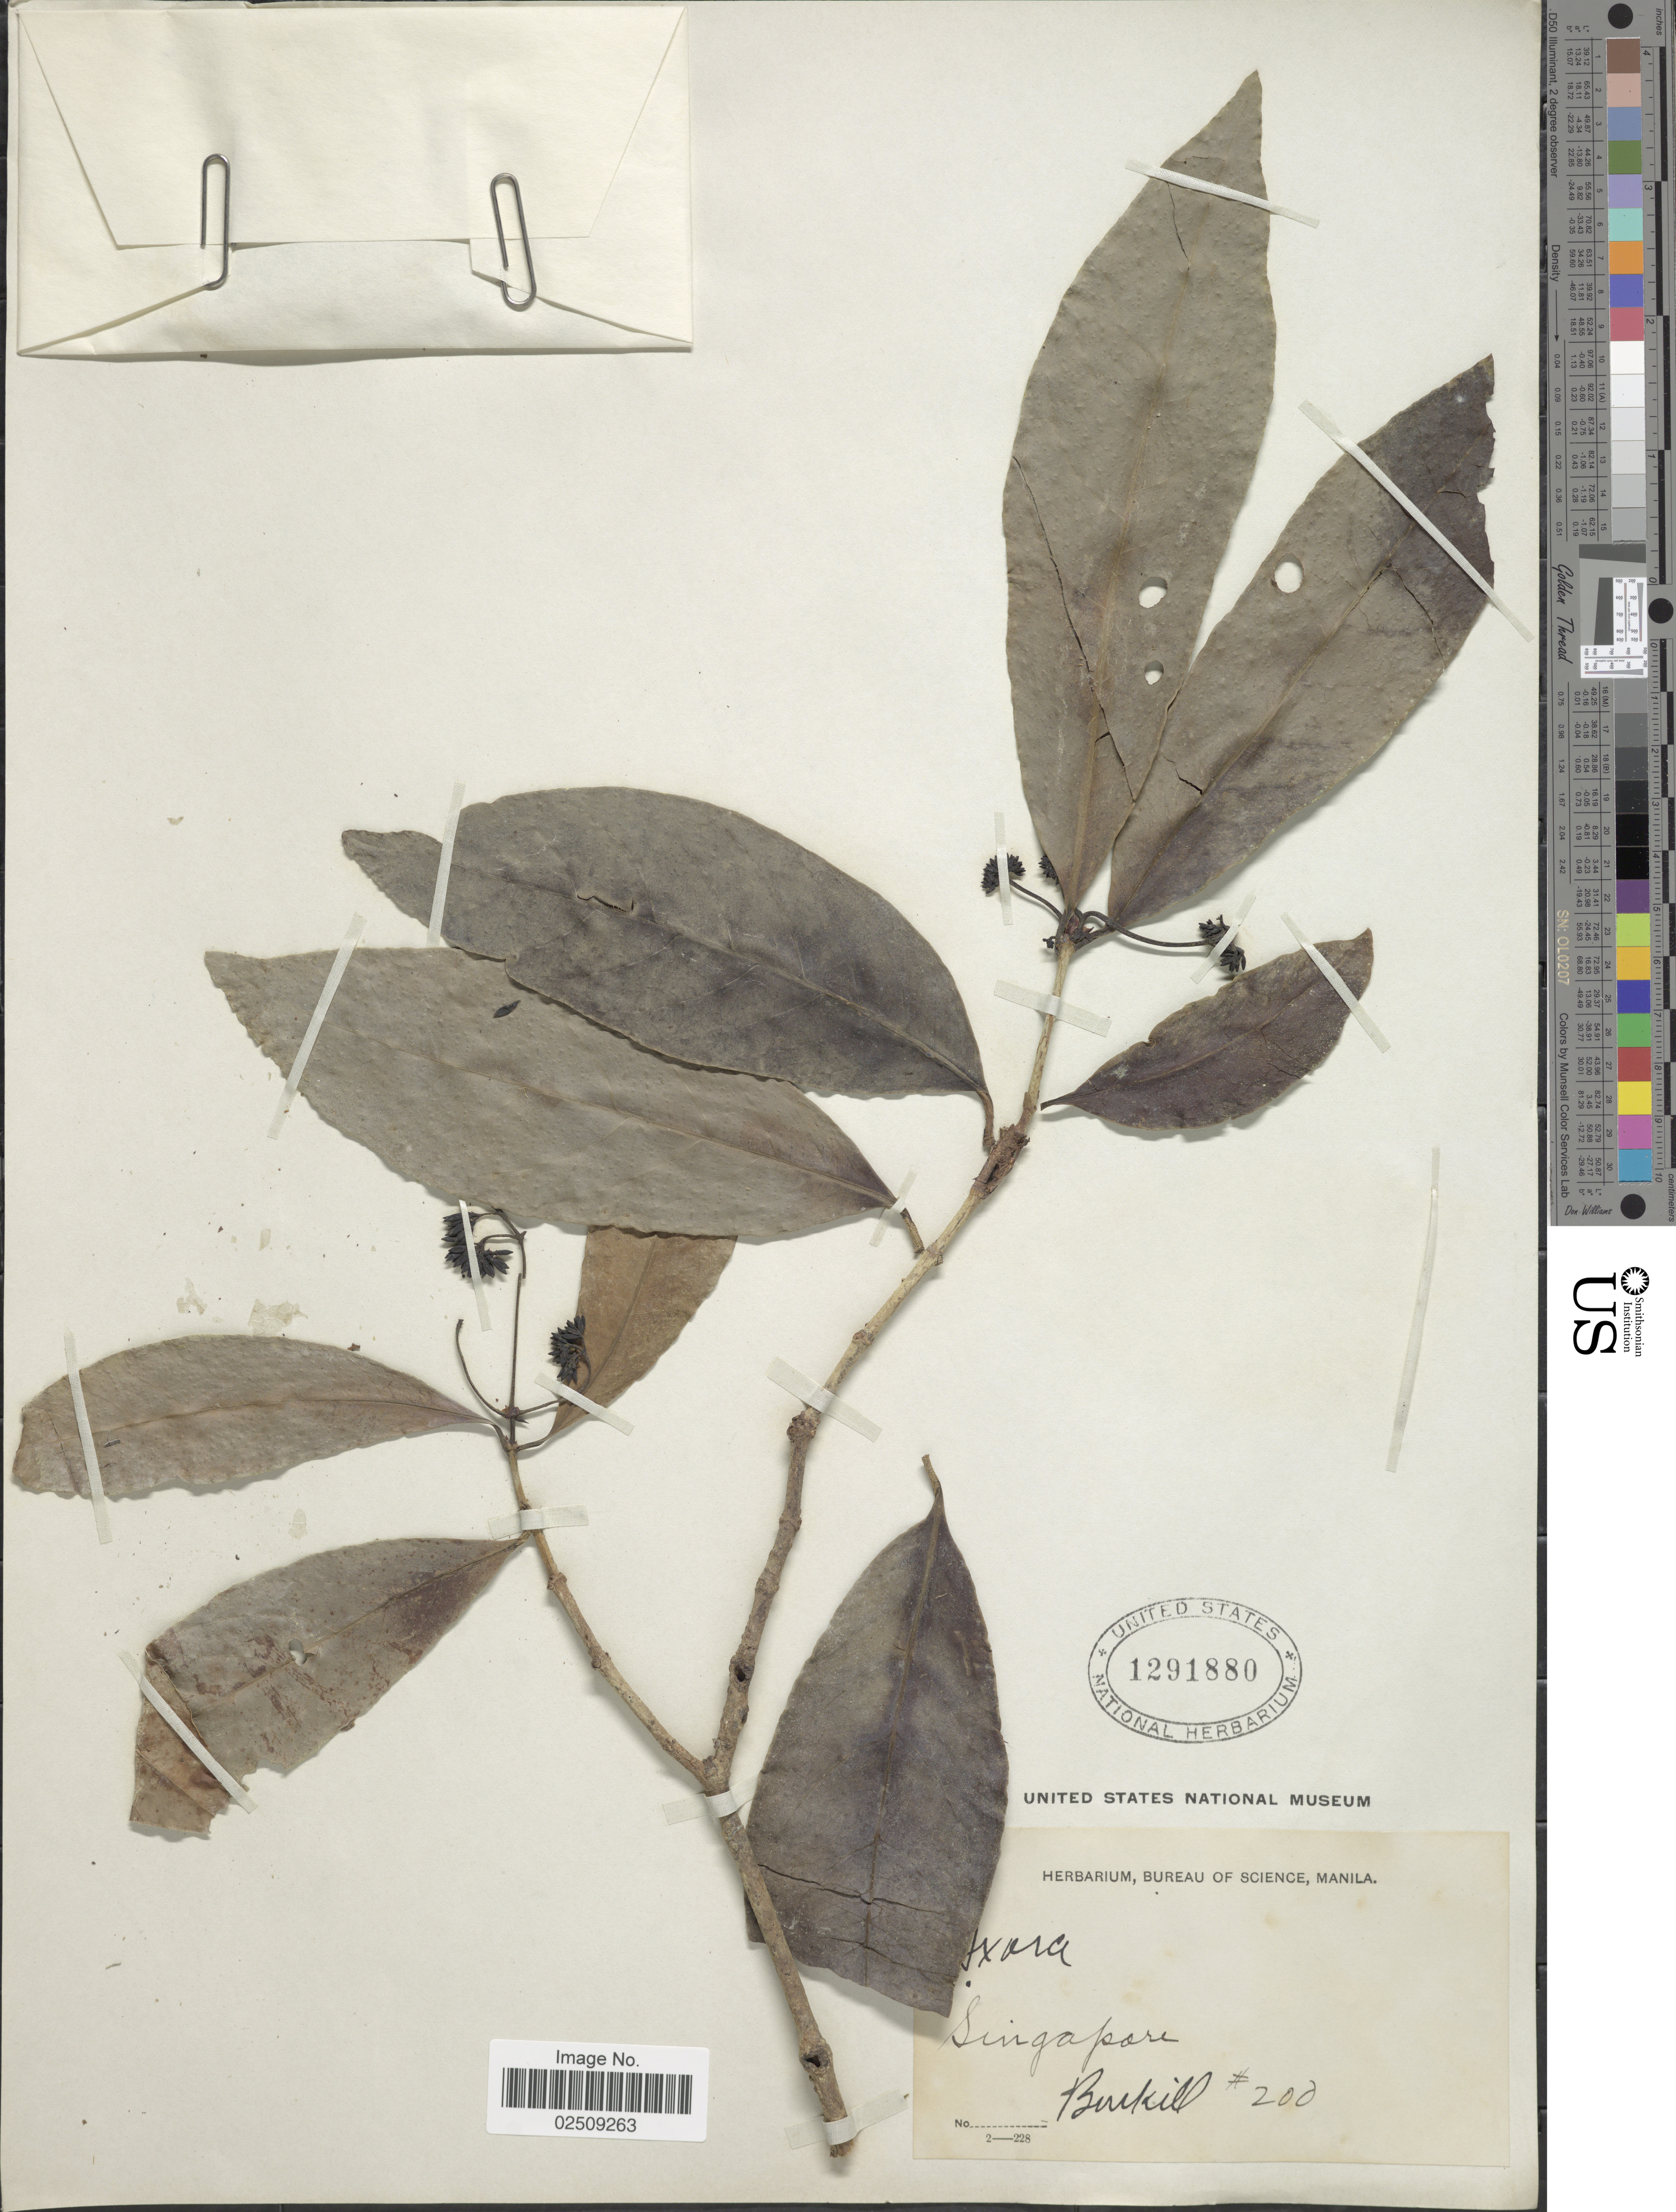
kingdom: Plantae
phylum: Tracheophyta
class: Magnoliopsida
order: Gentianales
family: Rubiaceae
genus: Ixora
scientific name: Ixora sp.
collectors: Burkill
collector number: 200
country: Singapore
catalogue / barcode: US 1291880